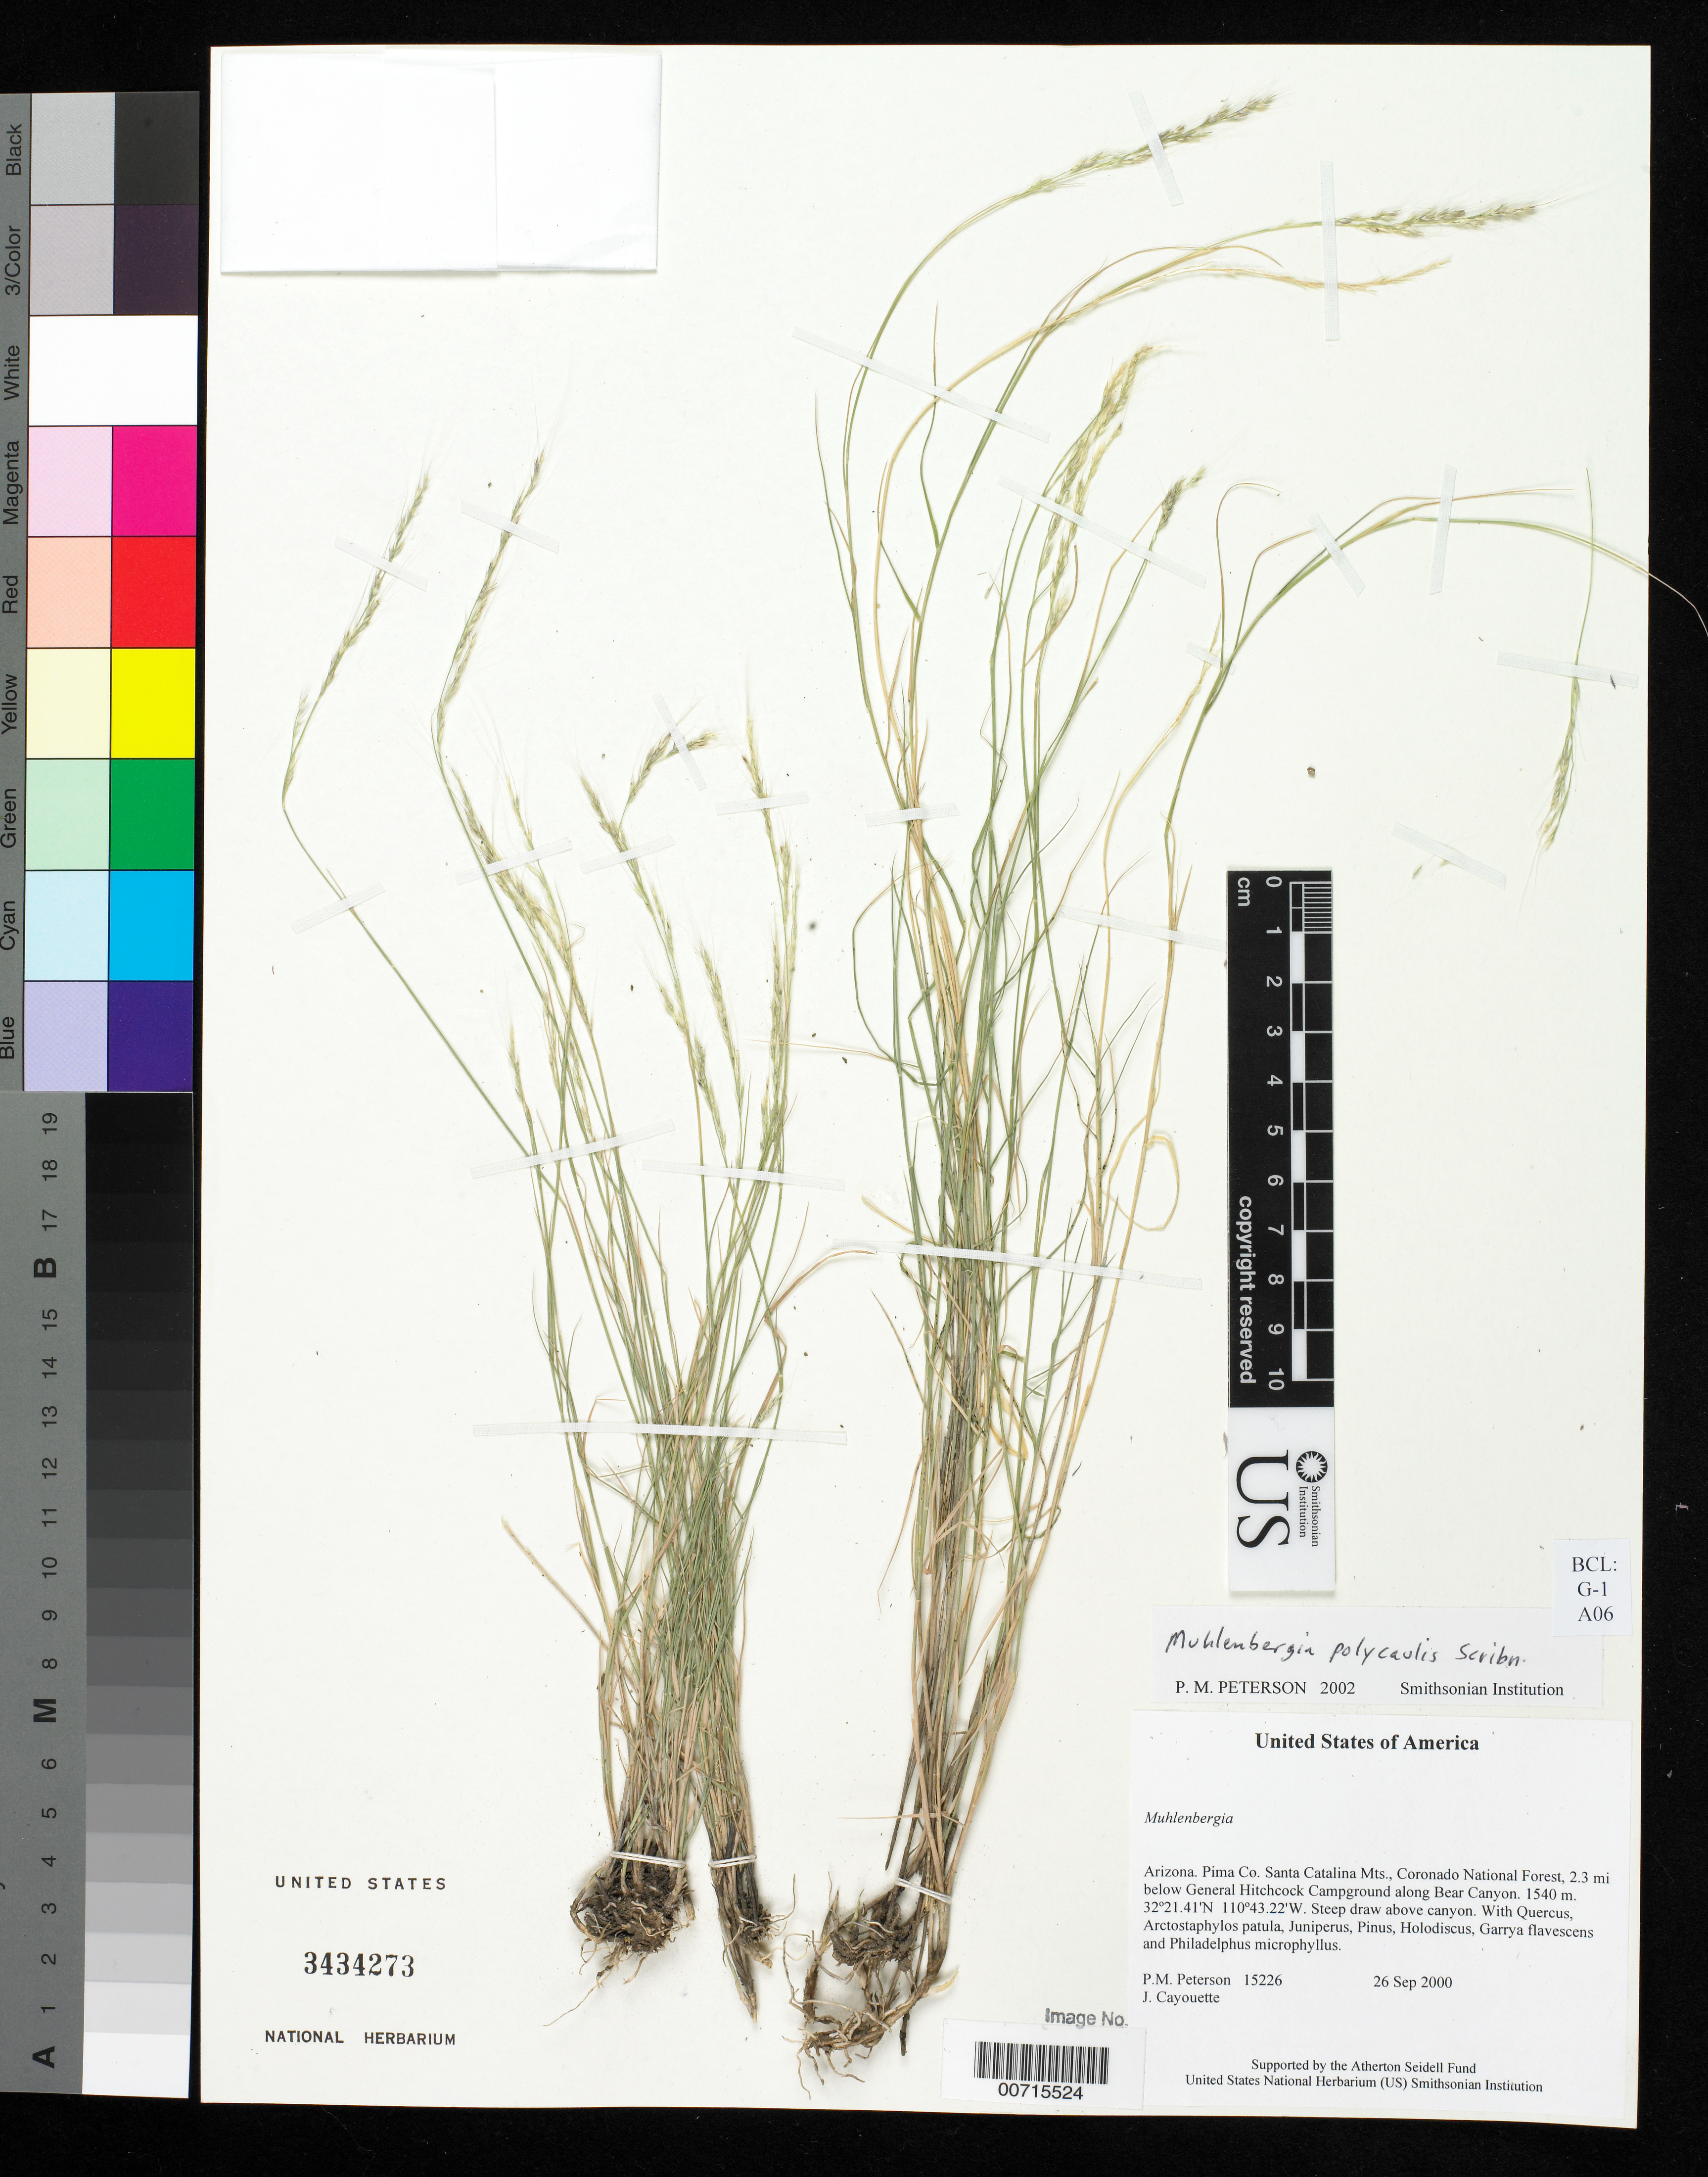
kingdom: Plantae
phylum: Tracheophyta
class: Liliopsida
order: Poales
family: Poaceae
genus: Muhlenbergia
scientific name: Muhlenbergia polycaulis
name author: Scribn.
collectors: P. M. Peterson & J. Cayouette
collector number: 15226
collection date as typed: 26 Sep 2000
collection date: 2000-09-26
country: United States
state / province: Arizona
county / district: Pima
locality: Santa Catalina Mts., Coronado National Forest, 2.3 mi below General Hitchcock Campground along Bear Canyon.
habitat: Steep draw above canyon.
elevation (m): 1540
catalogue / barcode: US 3434273